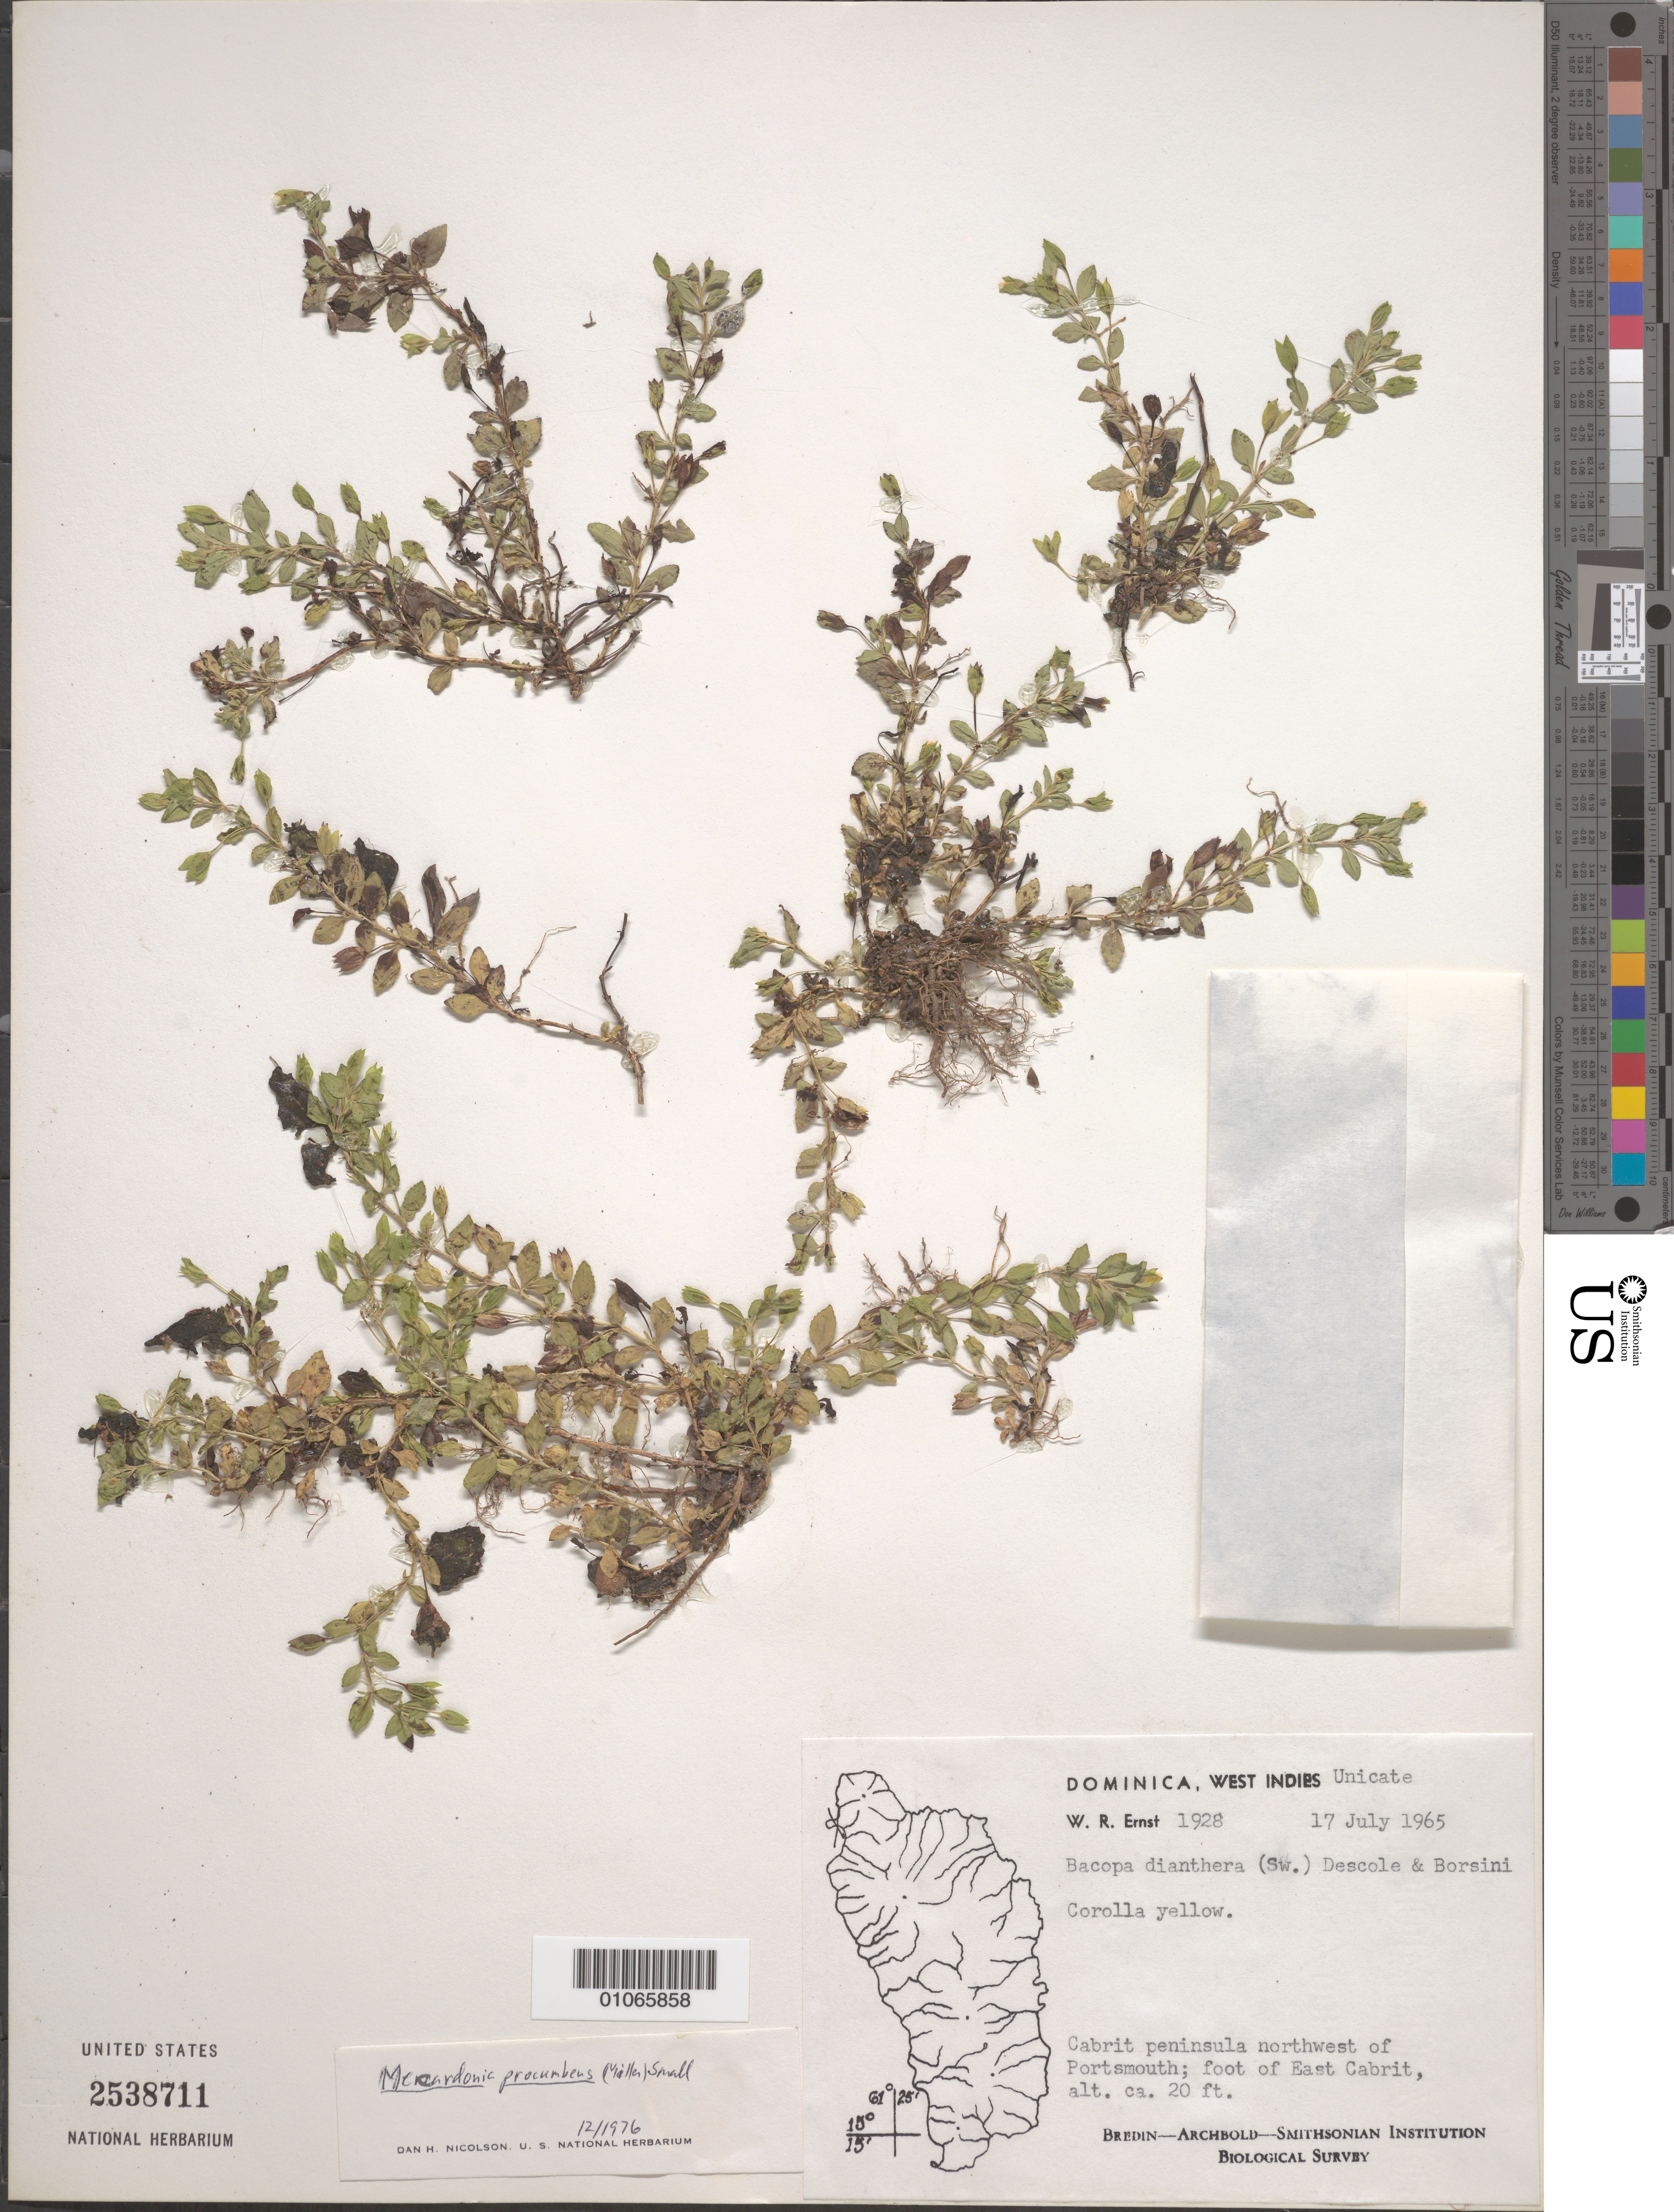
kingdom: Plantae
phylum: Tracheophyta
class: Magnoliopsida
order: Lamiales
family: Plantaginaceae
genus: Mecardonia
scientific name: Mecardonia procumbens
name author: (Mill.) Small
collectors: W. R. Ernst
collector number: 1928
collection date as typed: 17 Jul 1965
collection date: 1965-07-17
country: Dominica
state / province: St. John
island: Dominica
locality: Cabrit peninsula northwest of Portsmouth; foot of East Cabrit.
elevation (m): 6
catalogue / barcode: US 2538711